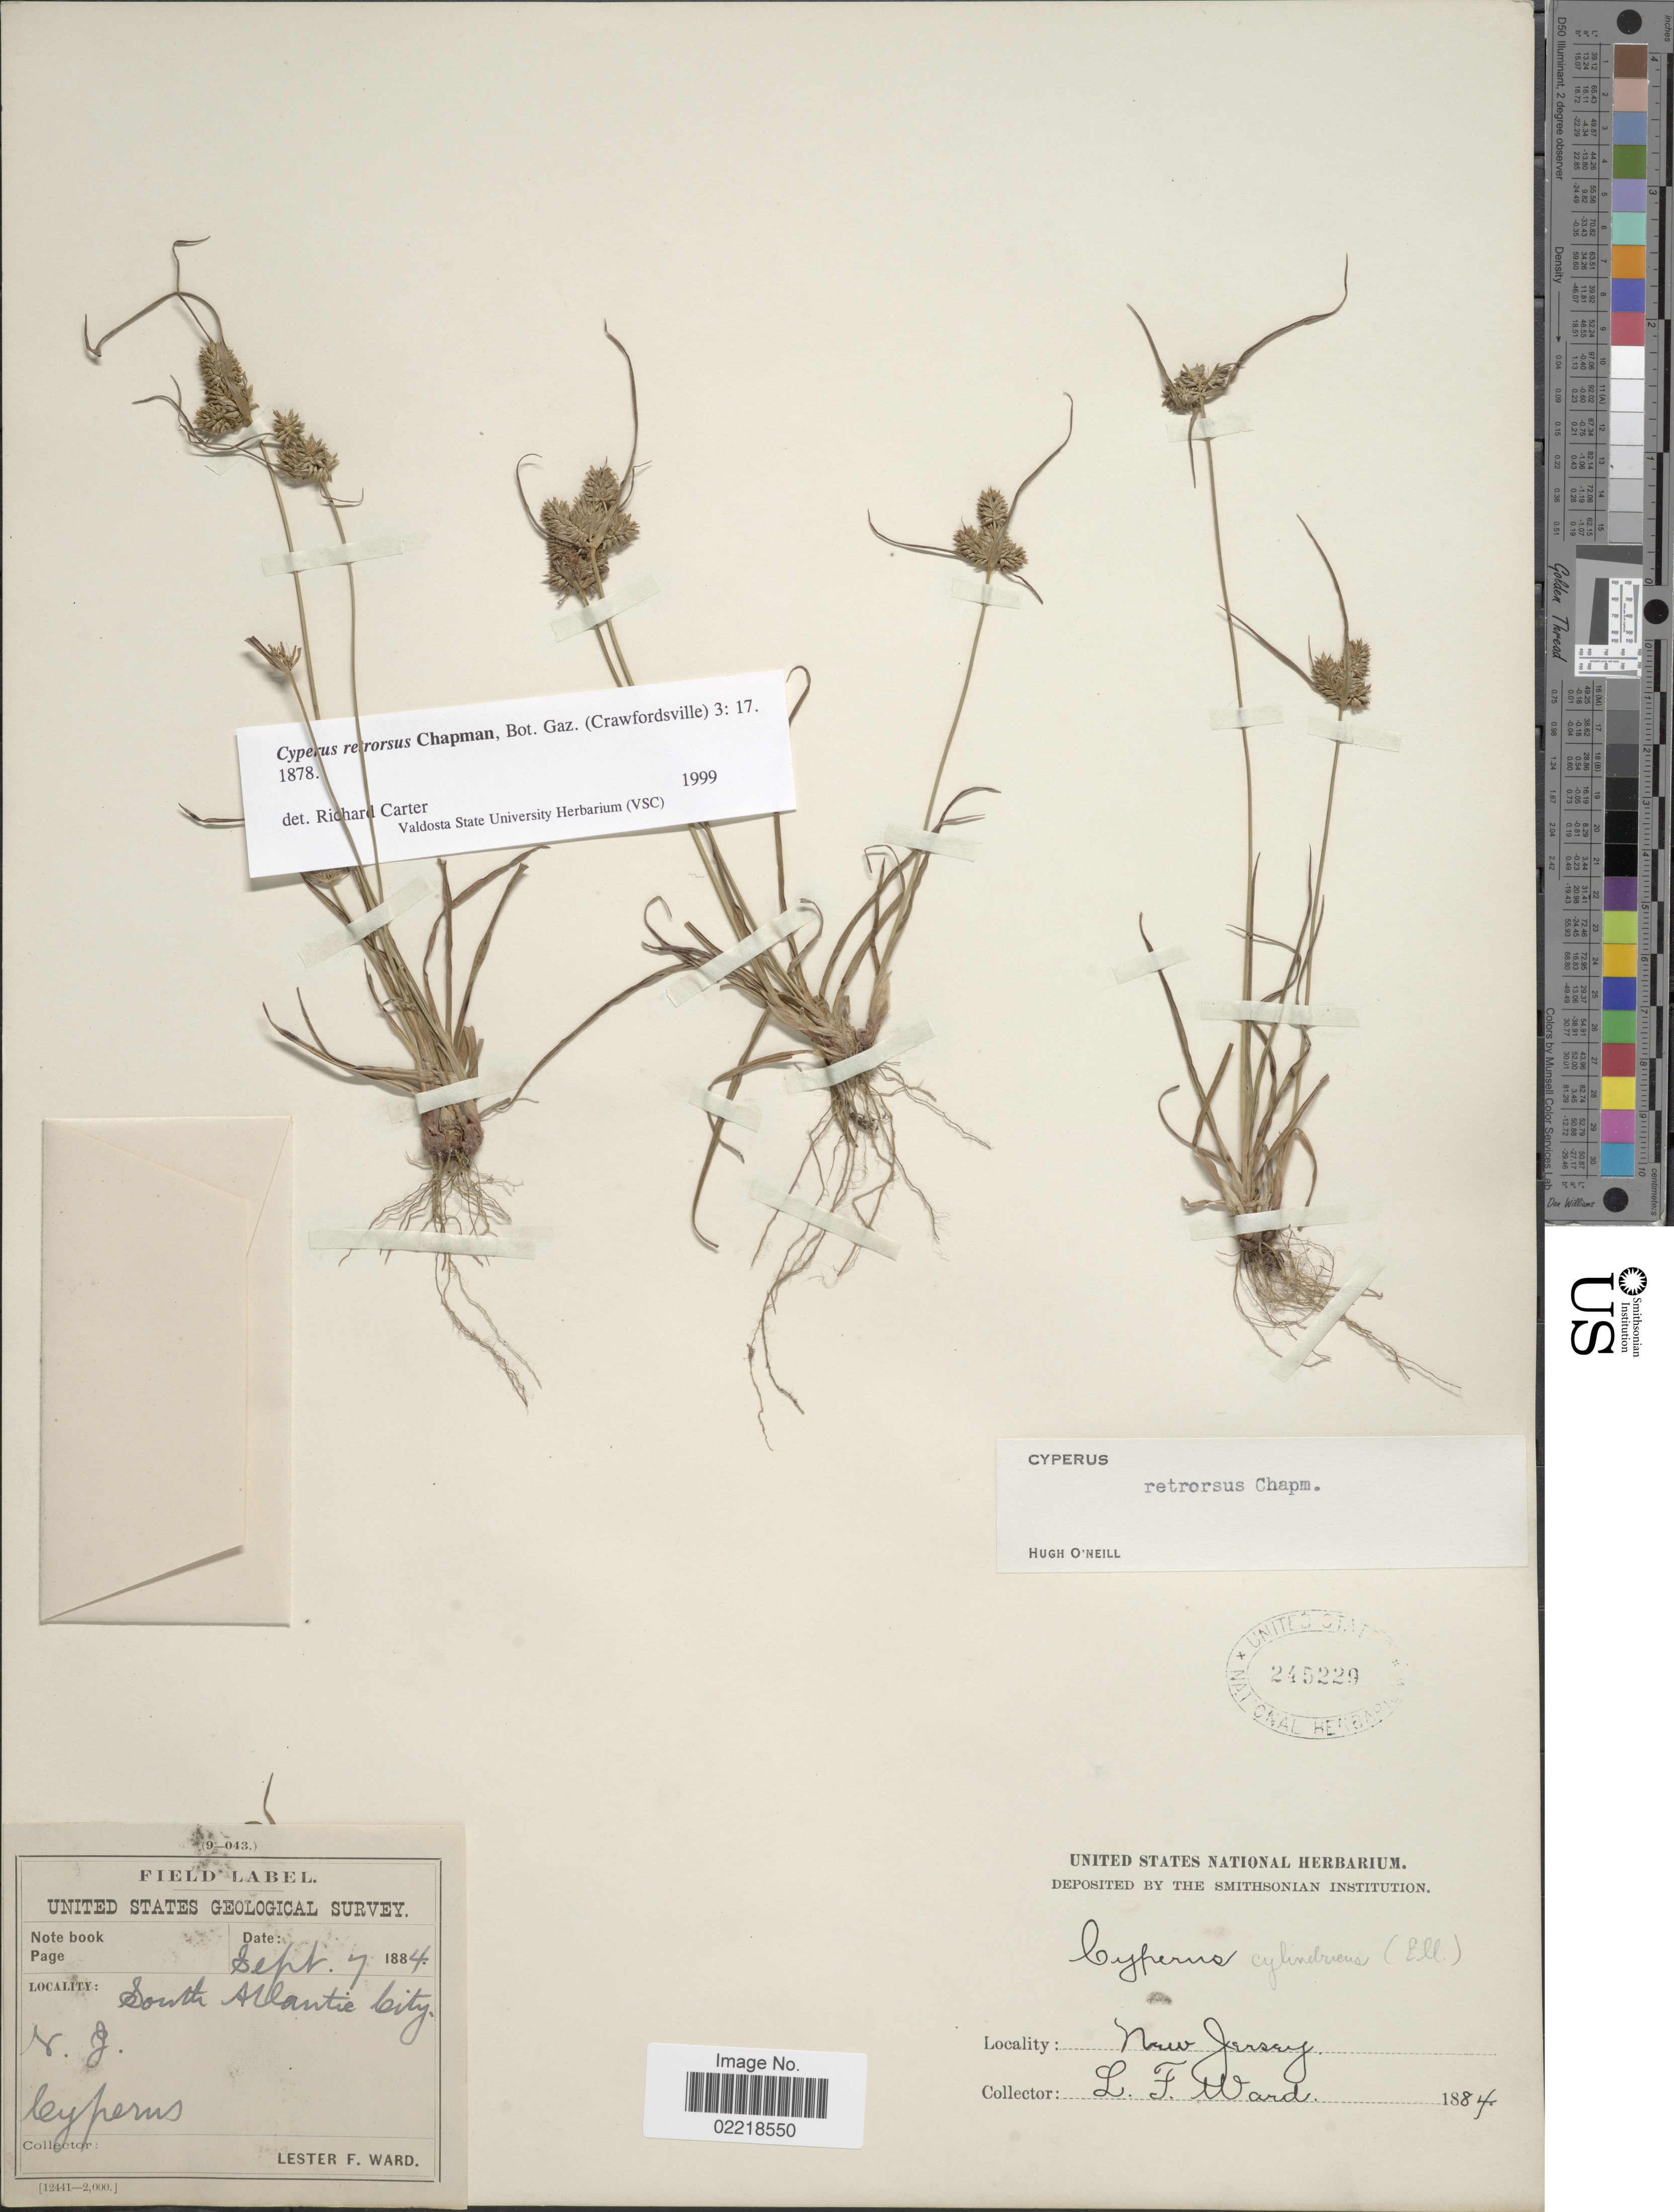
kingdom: Plantae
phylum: Tracheophyta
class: Liliopsida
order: Poales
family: Cyperaceae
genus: Cyperus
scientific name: Cyperus retrorsus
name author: Chapm.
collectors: L. Ward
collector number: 9-043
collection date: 1884-09-07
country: United States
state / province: New Jersey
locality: South Atlantic City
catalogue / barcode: US 245229